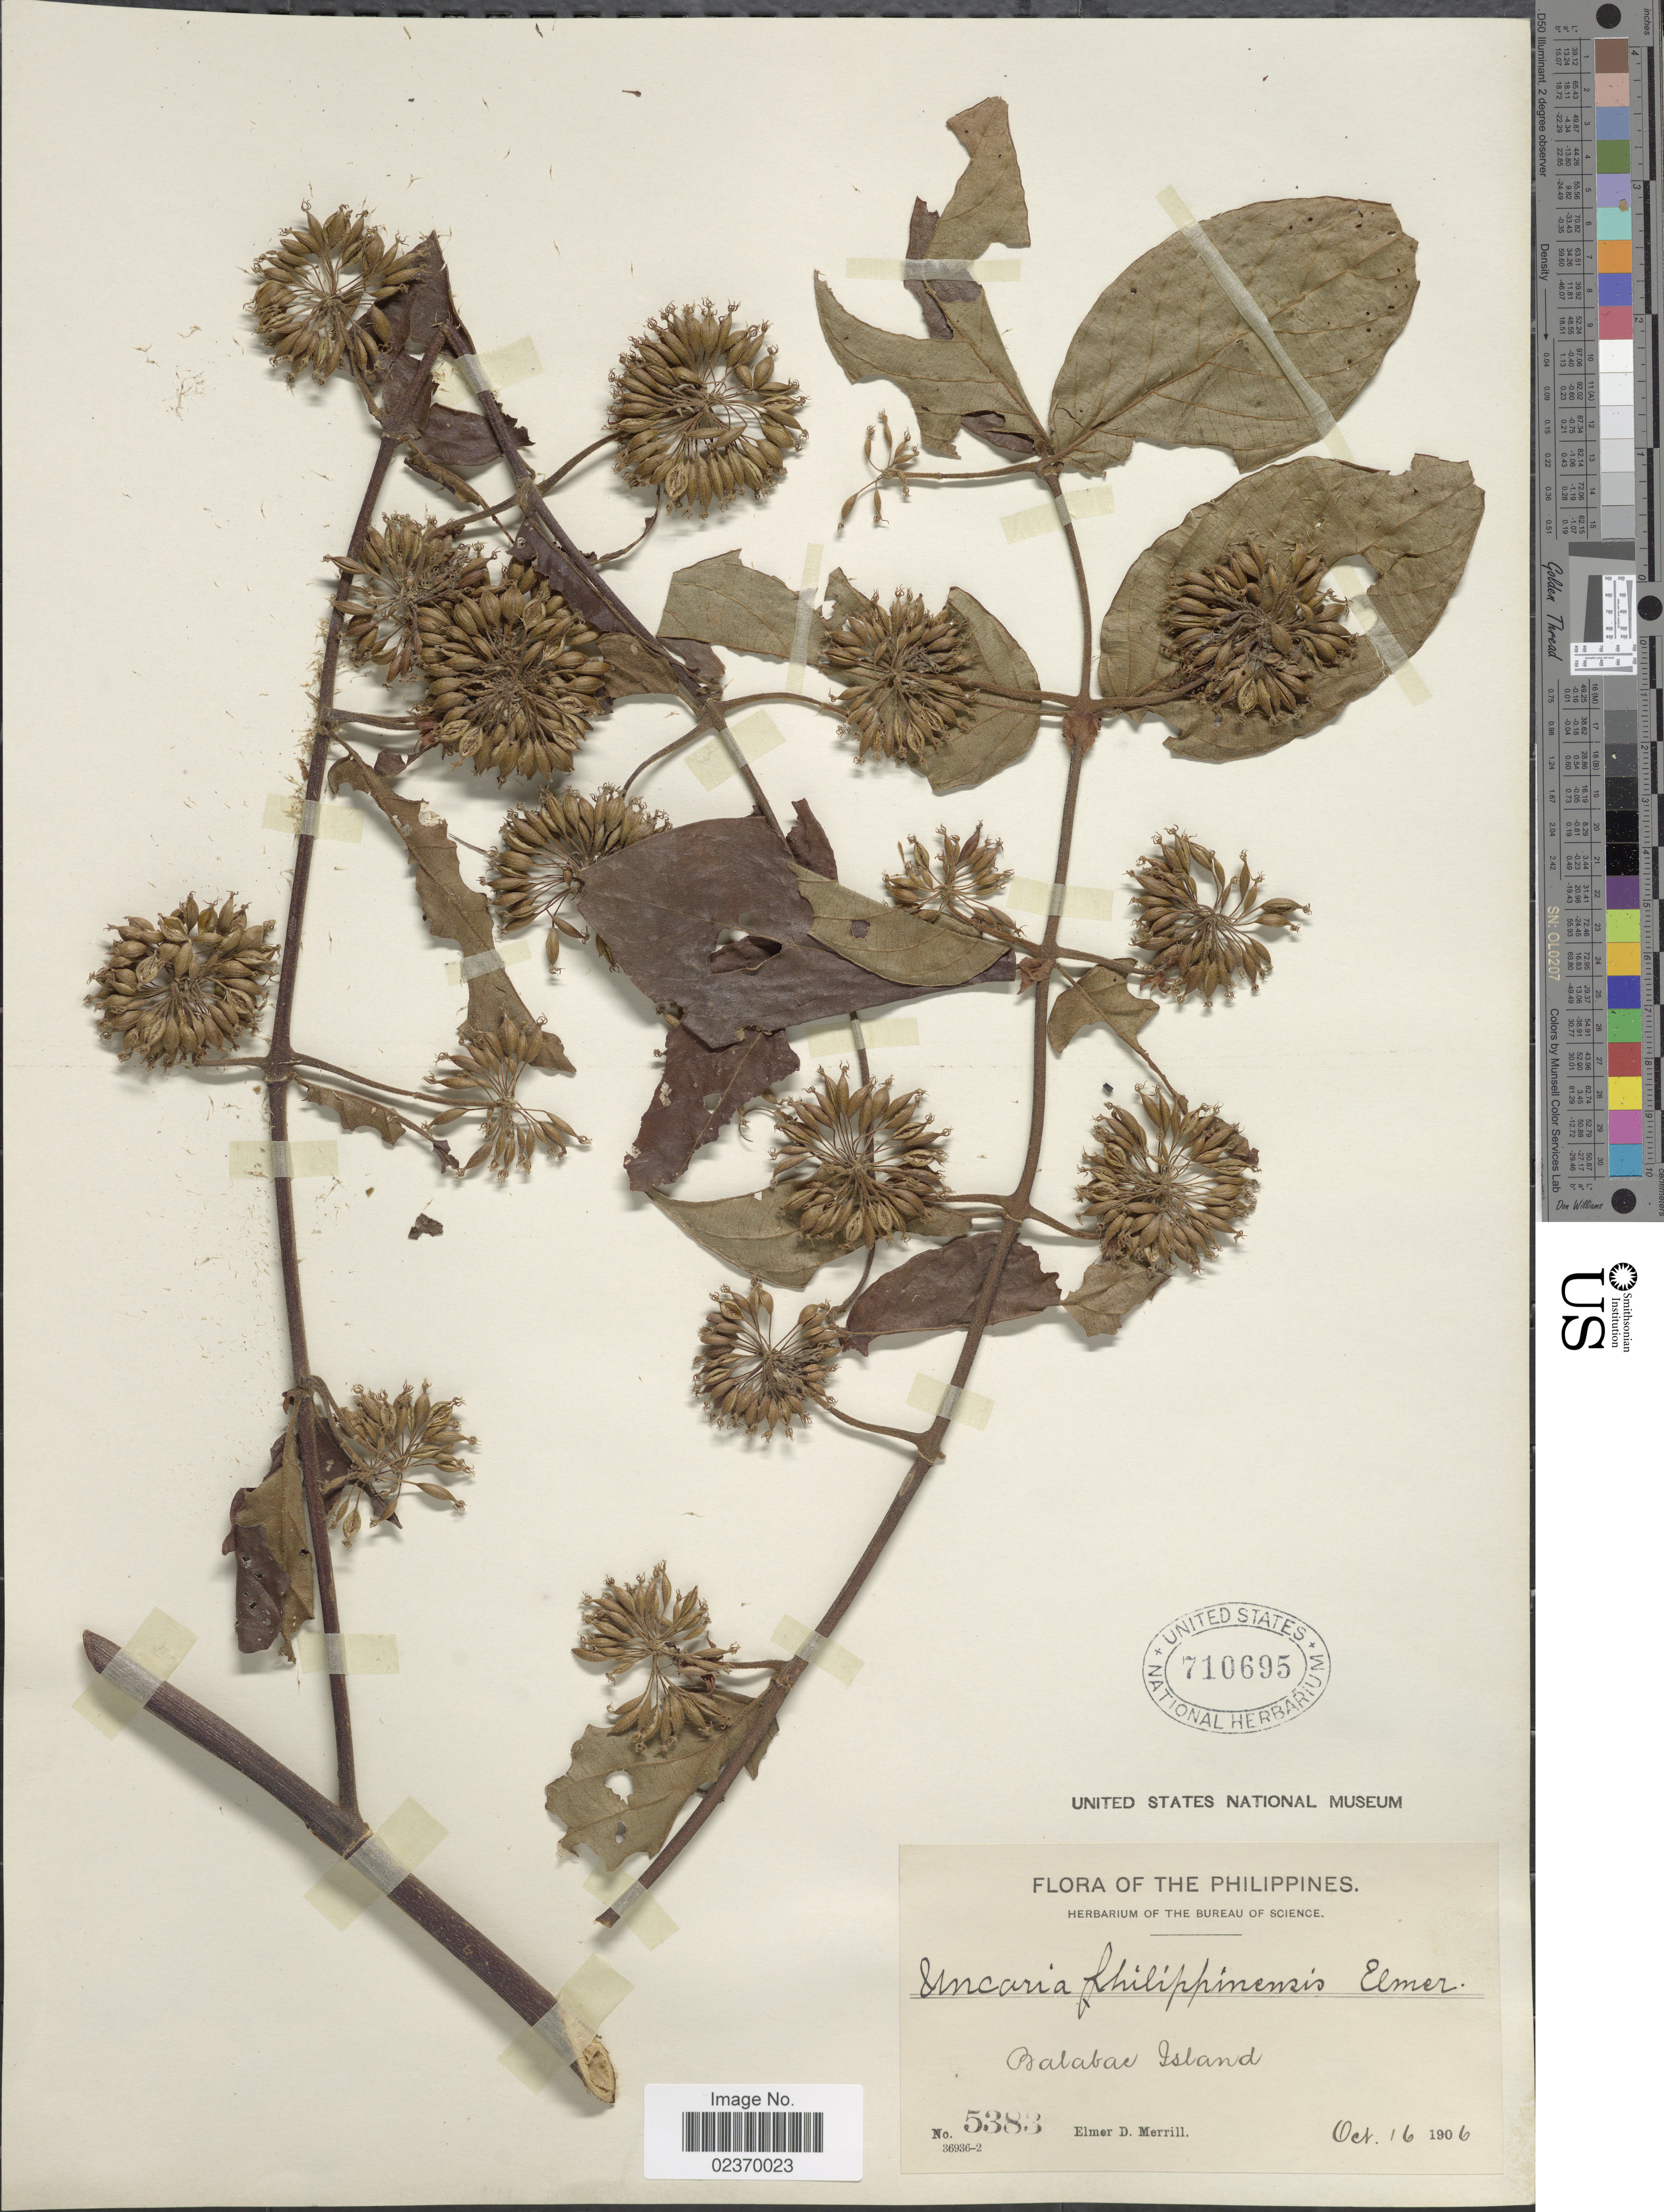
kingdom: Plantae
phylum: Tracheophyta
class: Magnoliopsida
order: Gentianales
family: Rubiaceae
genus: Uncaria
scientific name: Uncaria philippinensis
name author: Elmer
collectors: E. D. Merrill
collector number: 5383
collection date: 1906-10-16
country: Philippines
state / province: Mimaropa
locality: Balabac Islands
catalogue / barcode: US 710695